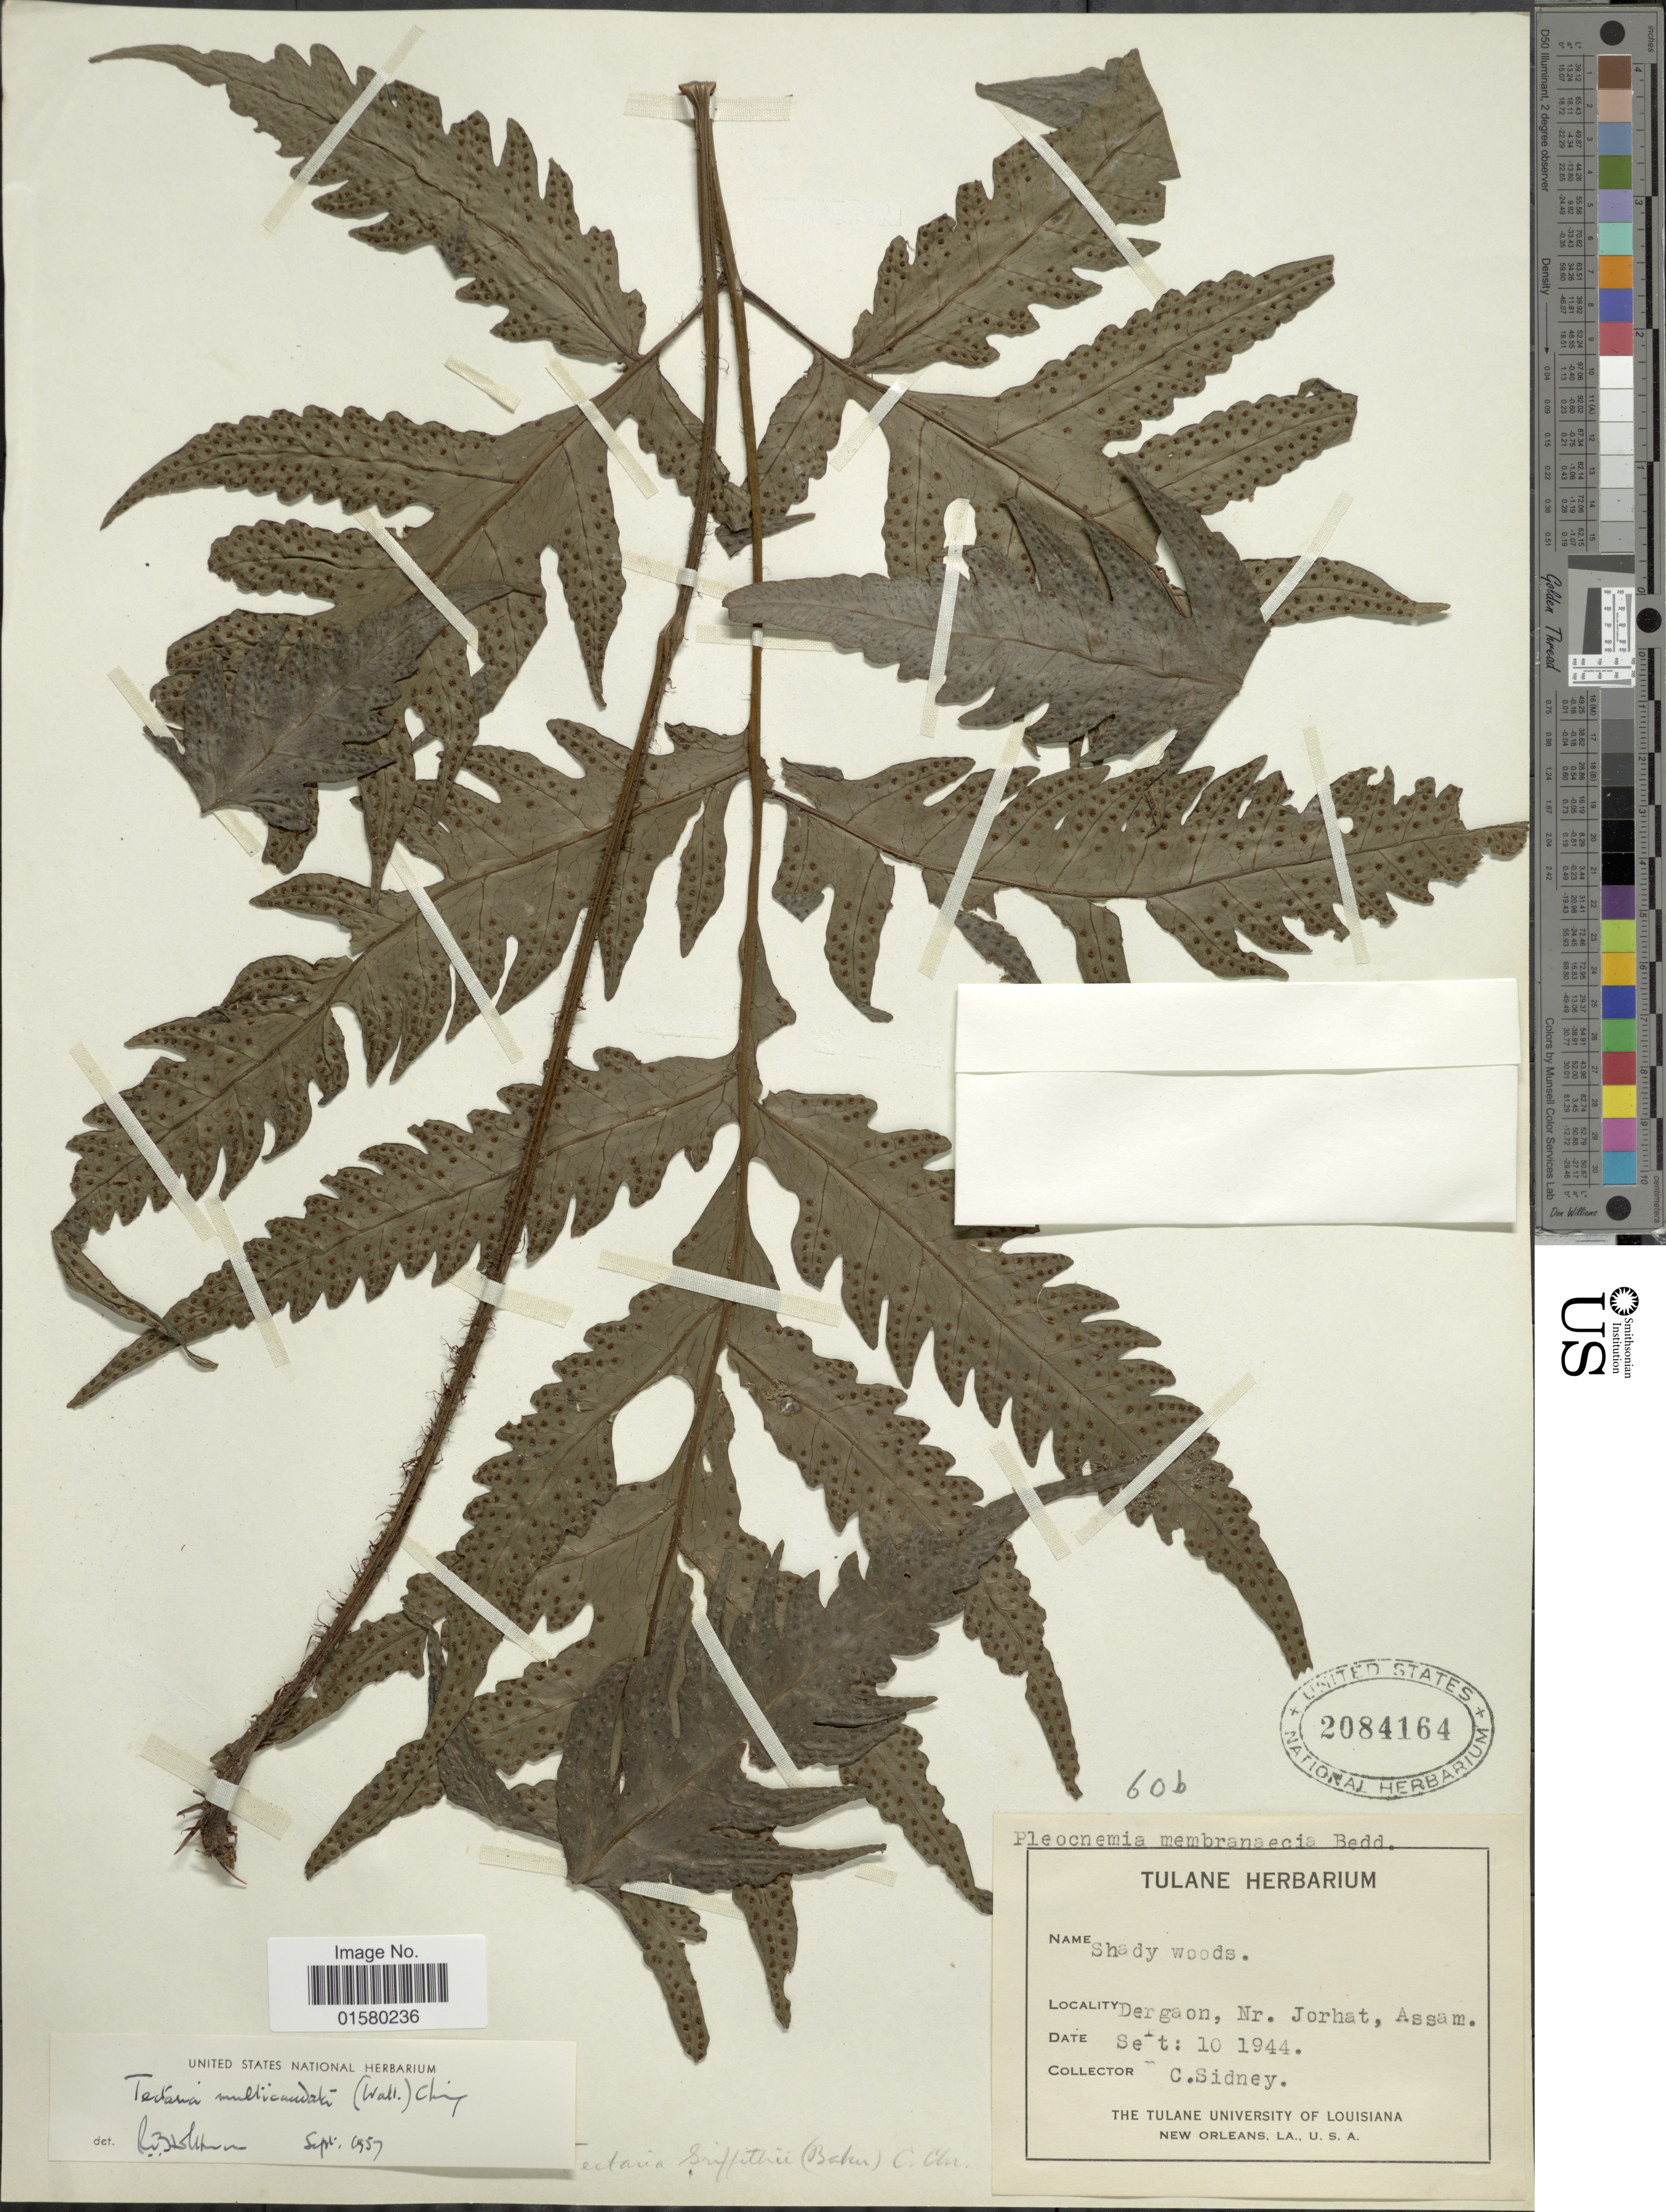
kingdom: Plantae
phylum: Tracheophyta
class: Polypodiopsida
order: Polypodiales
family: Tectariaceae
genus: Tectaria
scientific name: Tectaria griffithii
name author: (Baker) C. Chr.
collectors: C. Sidney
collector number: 60b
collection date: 1944-09-10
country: India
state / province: Assam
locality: Dergaon, Nr. Jorhat, Assam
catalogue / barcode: US 2084164